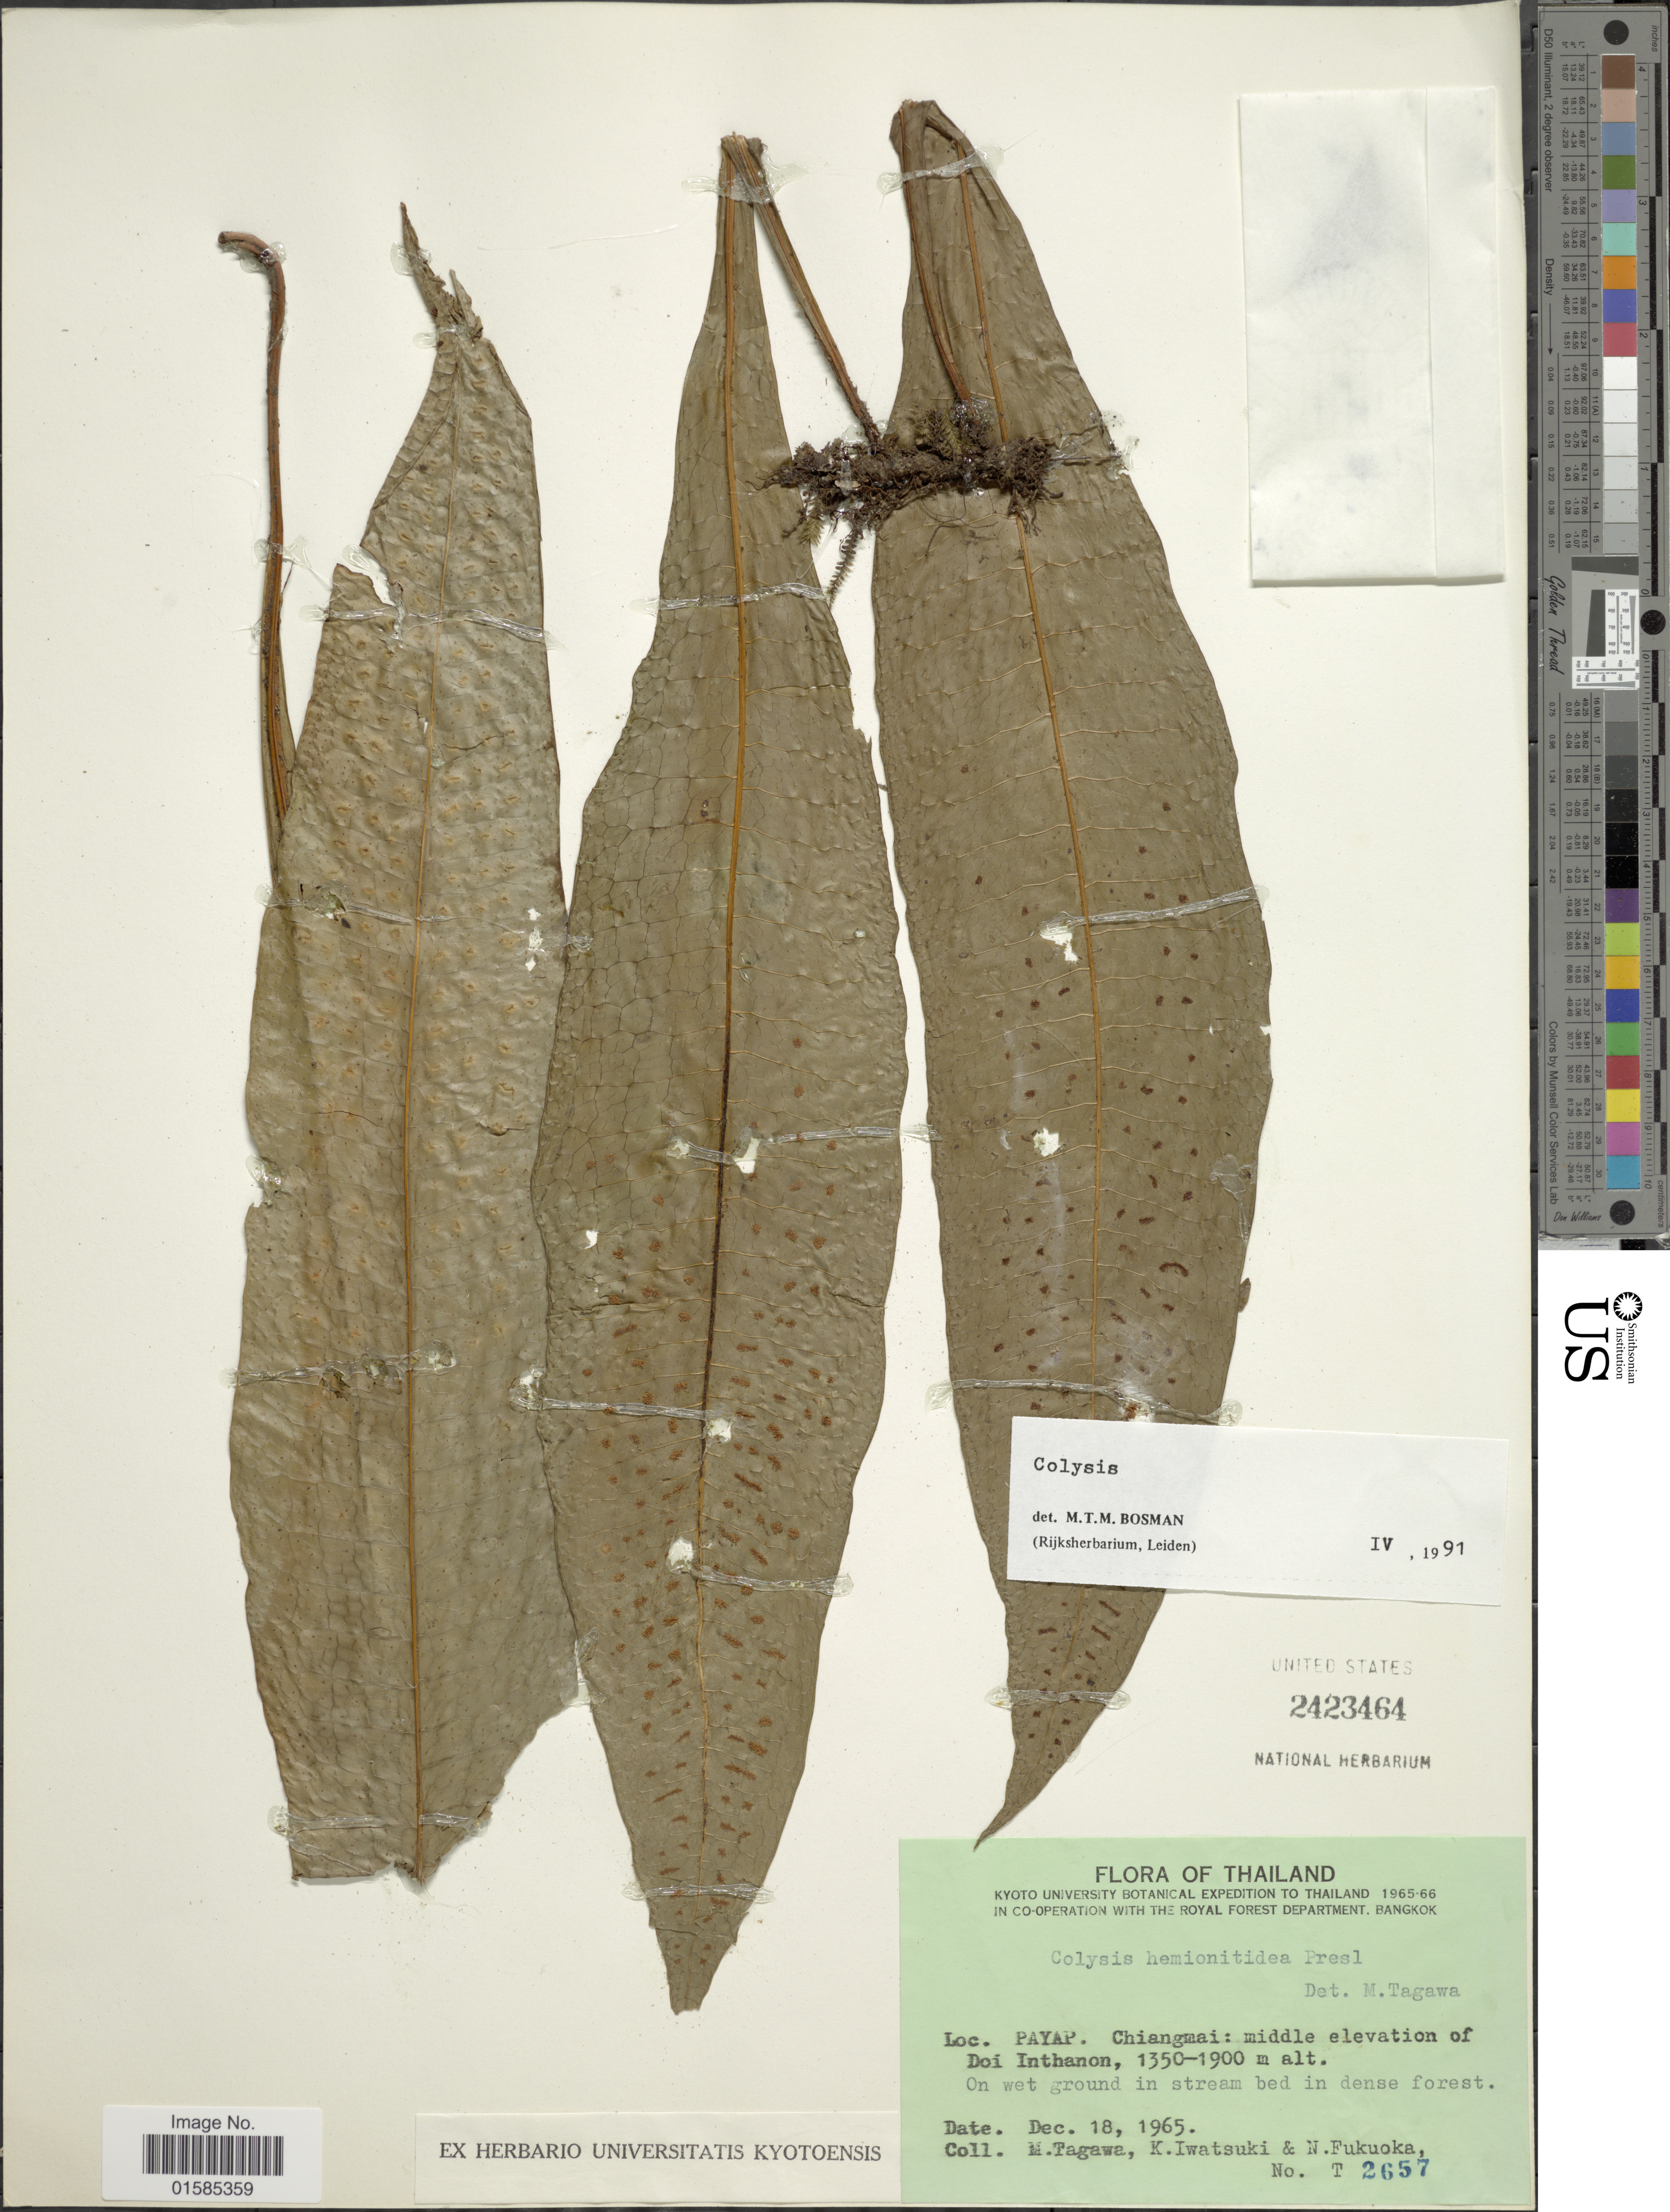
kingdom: Plantae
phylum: Tracheophyta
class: Polypodiopsida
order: Polypodiales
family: Polypodiaceae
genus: Leptochilus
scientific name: Leptochilus hemionitideus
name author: (C. Presl) Noot.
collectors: M. Tagawa, K. Iwatsuki & N. Fukuoka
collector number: T 2657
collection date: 1965-12-18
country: Thailand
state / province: Chiang Mai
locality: Thailand,Payap. Chiangmai: middle elevation of Doi Inthanon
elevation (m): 1350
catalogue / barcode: US 2423464